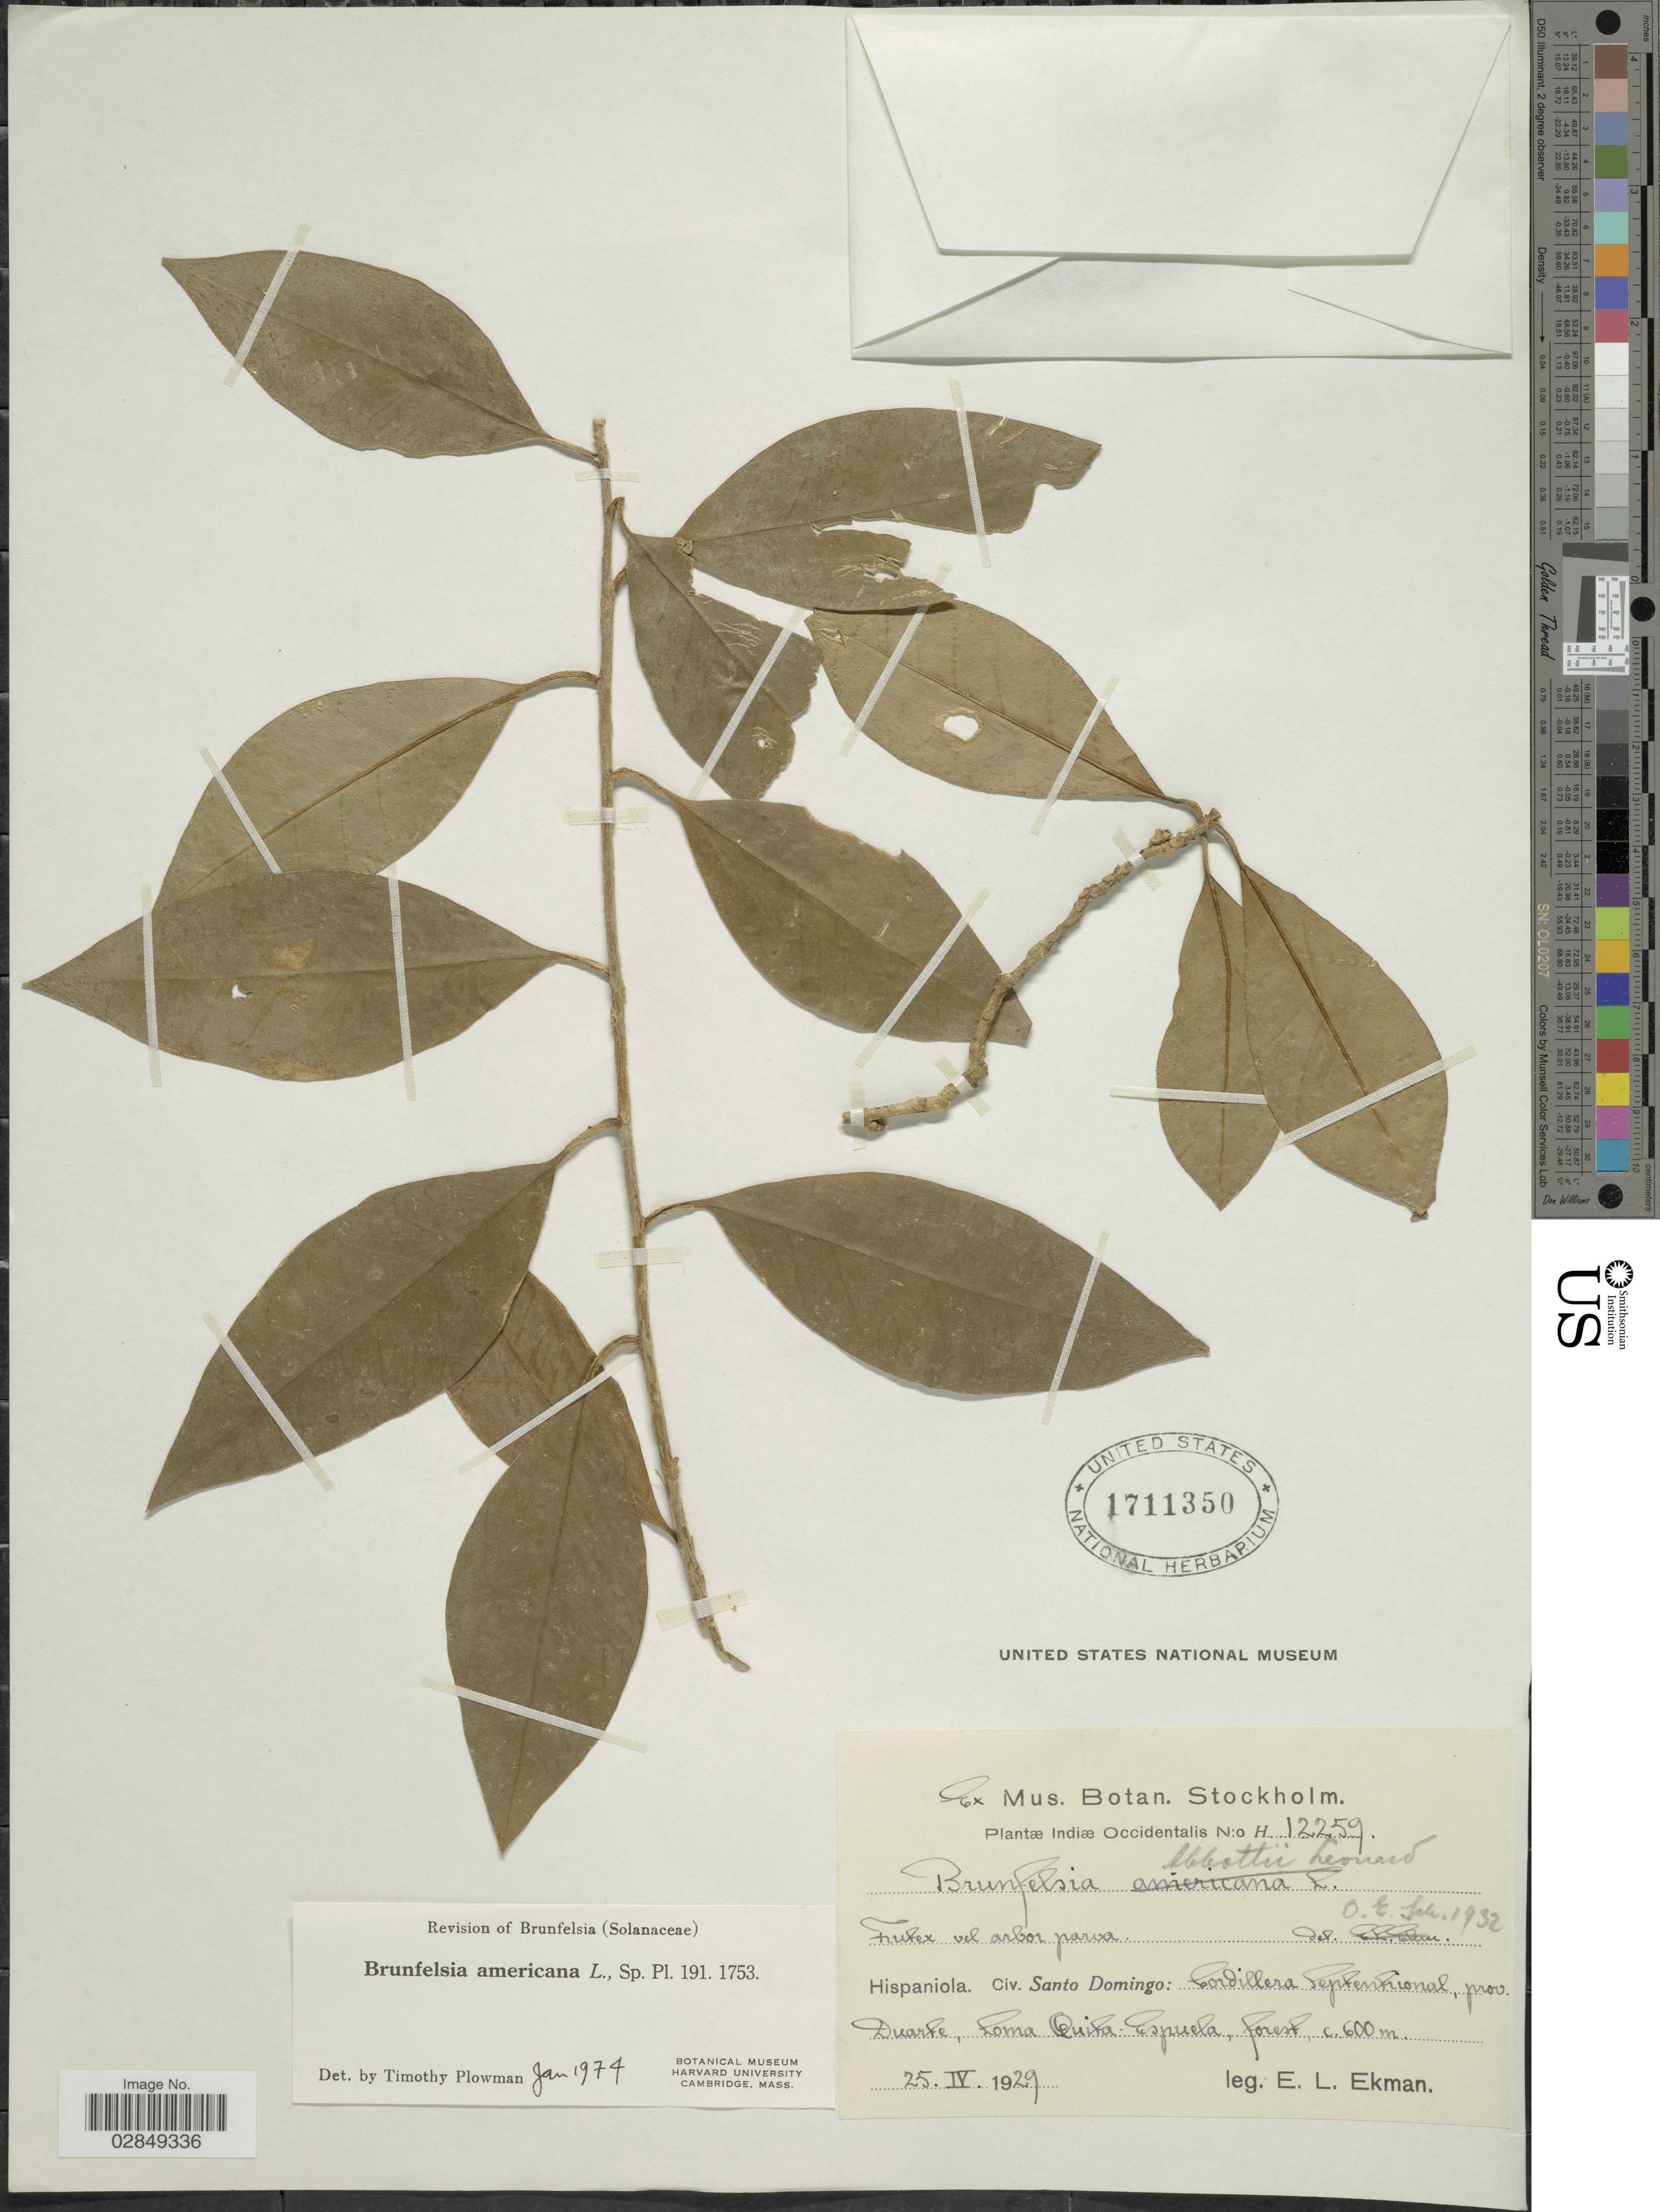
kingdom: Plantae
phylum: Tracheophyta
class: Magnoliopsida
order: Solanales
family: Solanaceae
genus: Brunfelsia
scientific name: Brunfelsia americana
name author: L.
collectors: E. L. Ekman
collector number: H12259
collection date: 1929-04-25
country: Dominican Republic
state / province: Duarte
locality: Indiæ Occidentalis. Hispaniola. Civ. Santo Domingo: Cordillera Septentrional, prov. Duarte, Loma Quita-Espuela, forest.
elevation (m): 600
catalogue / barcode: US 1711350